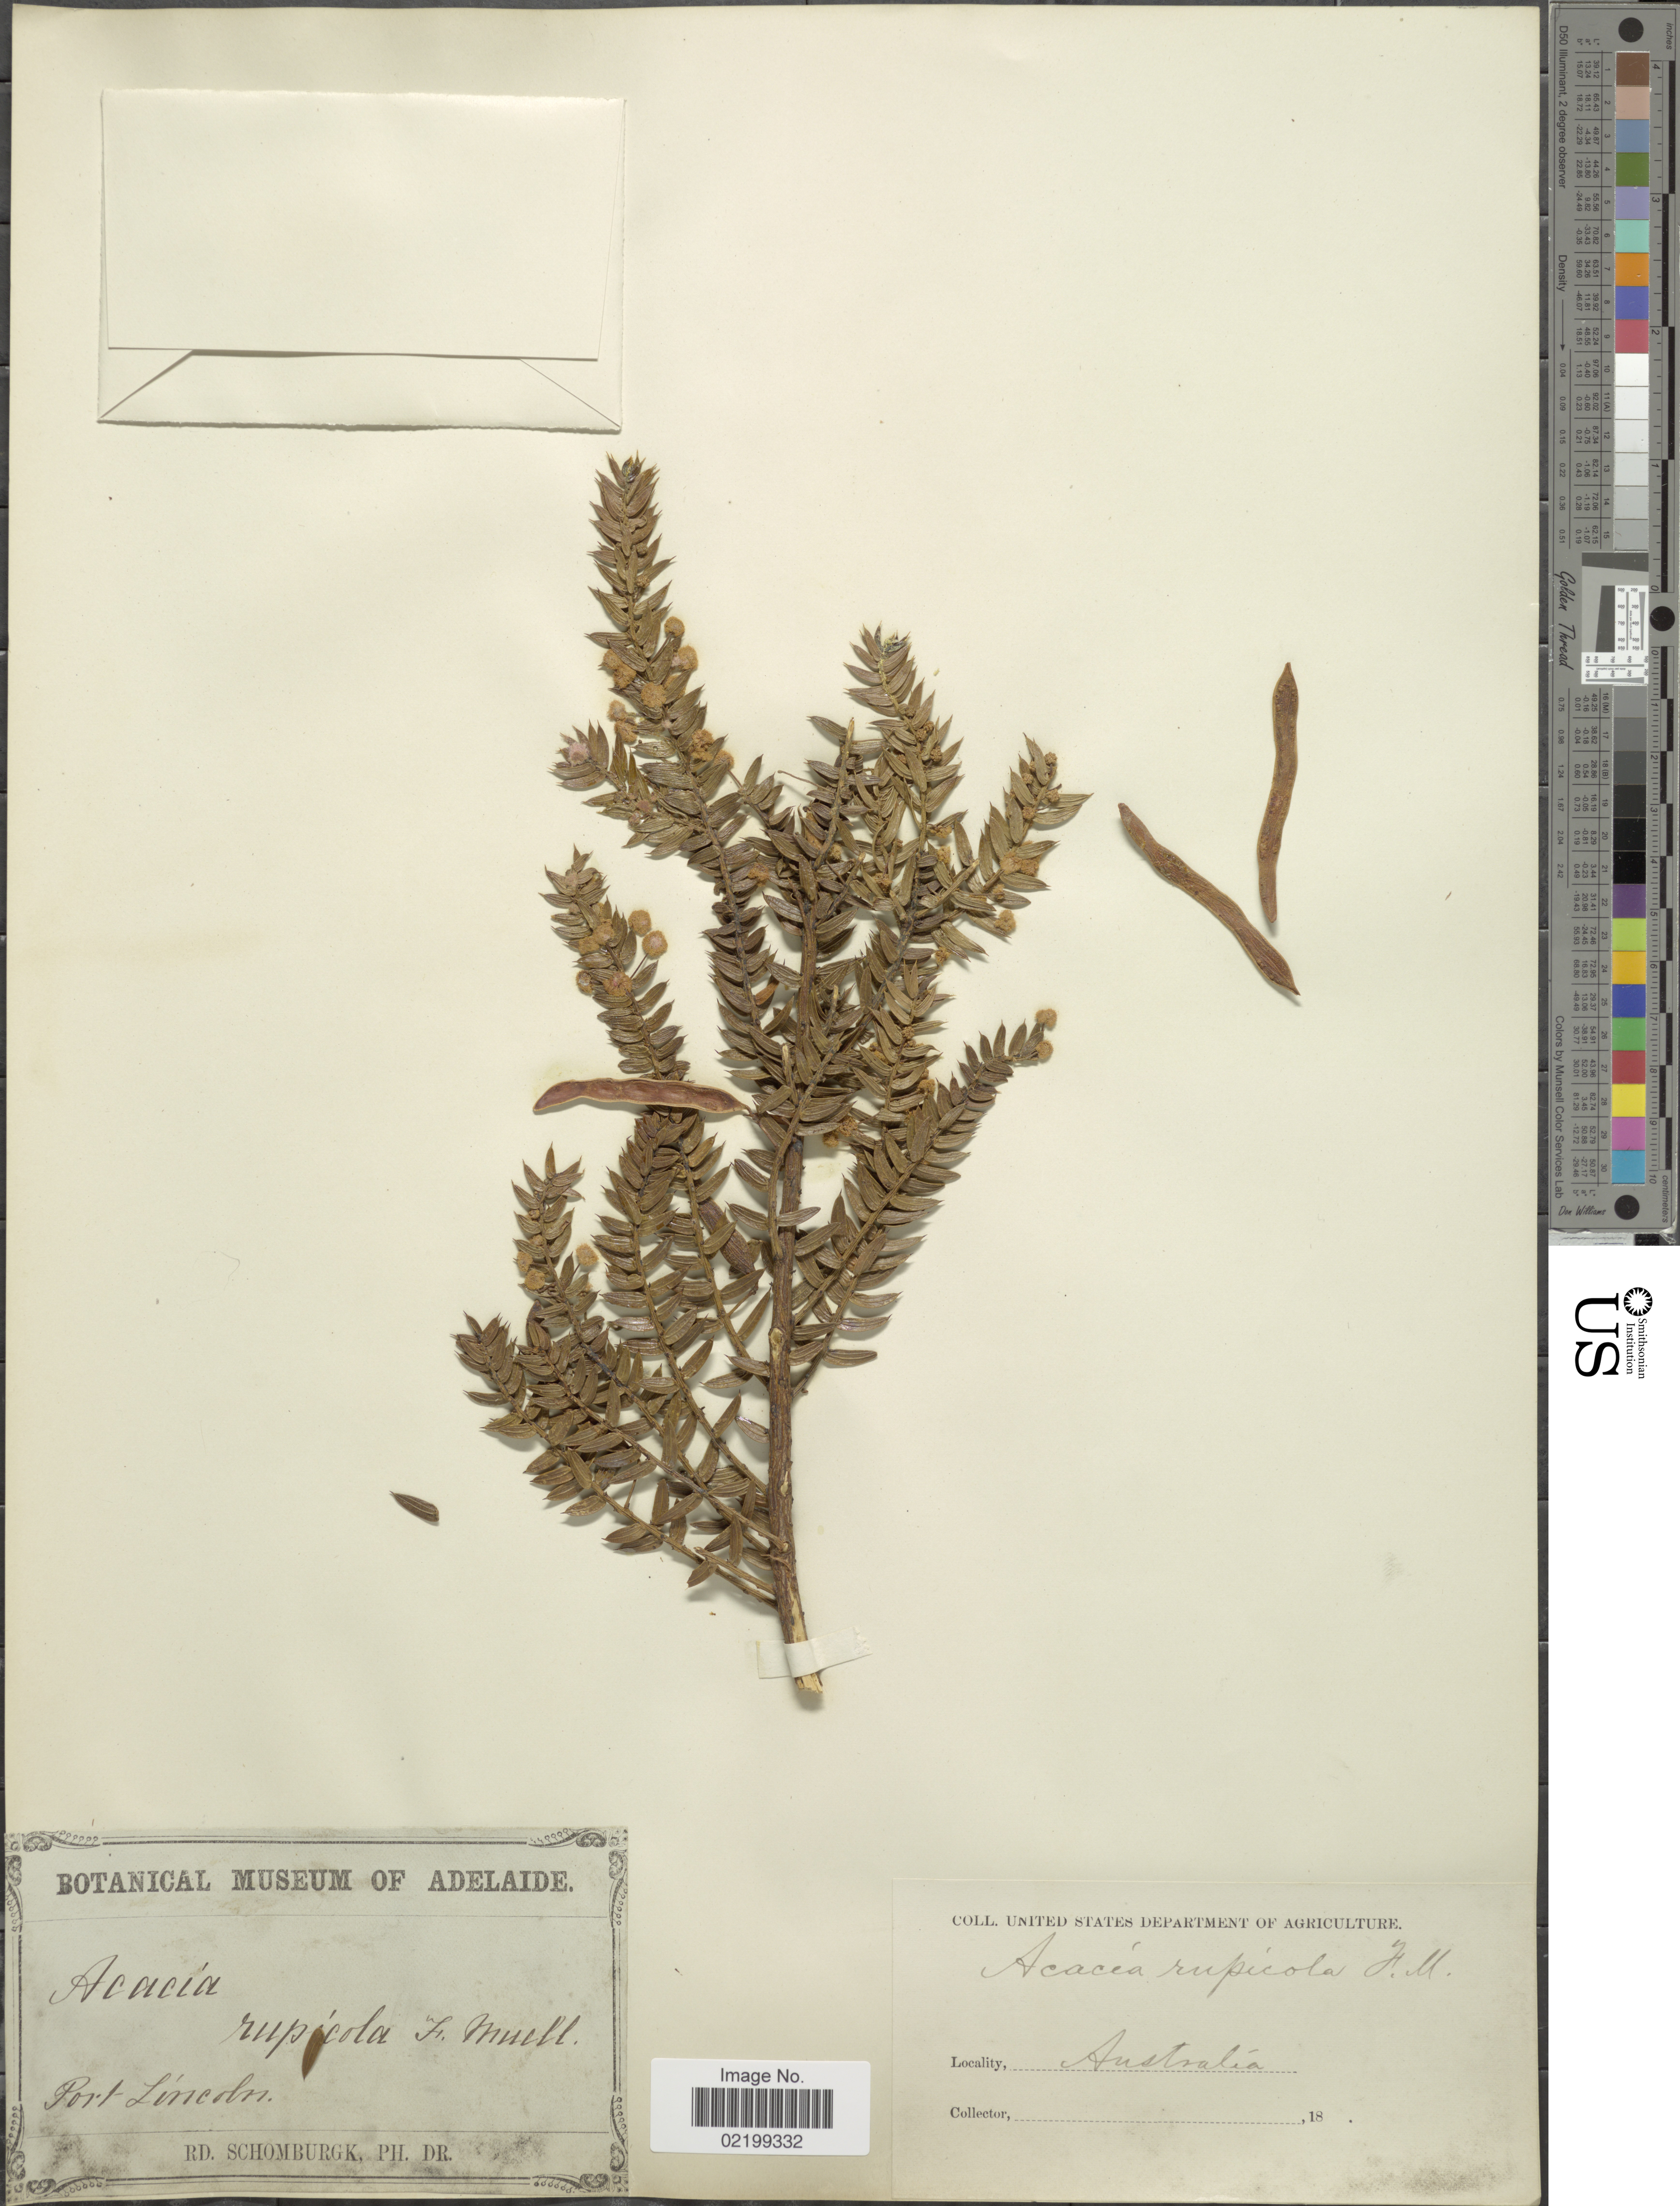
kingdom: Plantae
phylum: Tracheophyta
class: Magnoliopsida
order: Fabales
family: Fabaceae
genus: Acacia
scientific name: Acacia rupicola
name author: Benth.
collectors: M. R. Schomburgk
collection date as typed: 18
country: Australia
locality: Port Lincoln